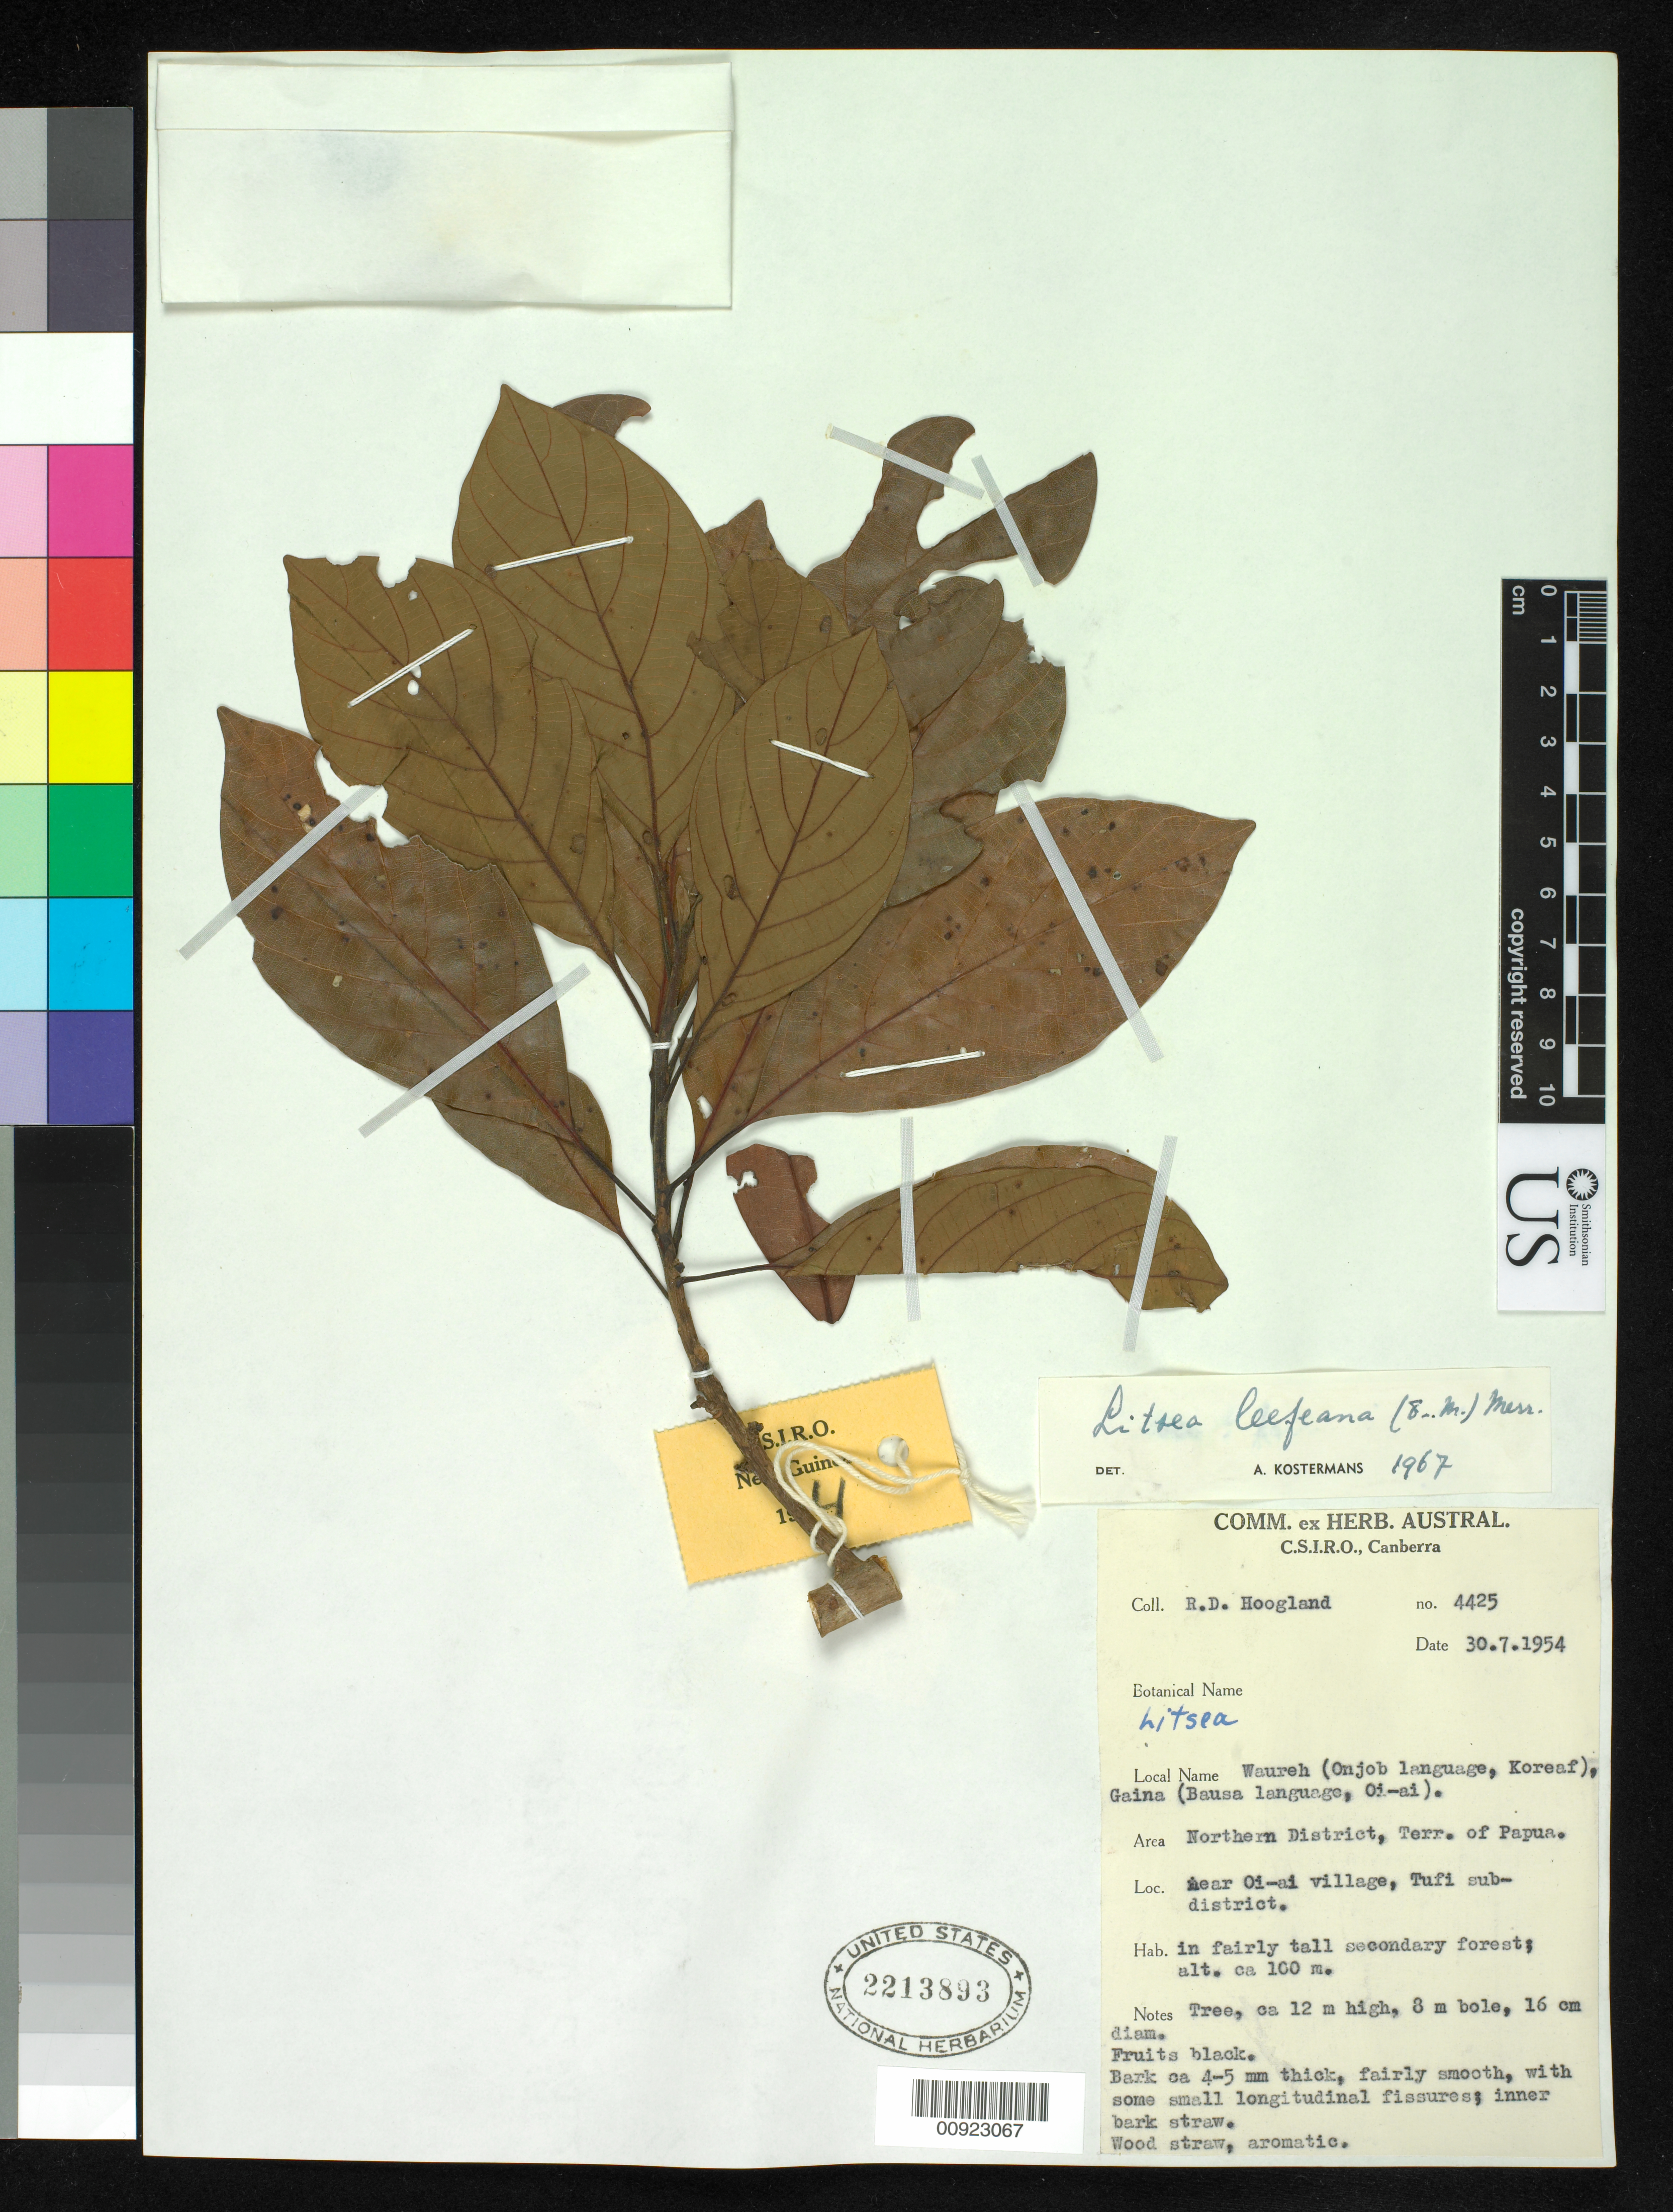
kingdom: Plantae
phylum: Tracheophyta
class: Magnoliopsida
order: Laurales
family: Lauraceae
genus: Litsea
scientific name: Litsea leefeana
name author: (F. Muell.) Merr.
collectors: R. D. Hoogland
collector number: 4425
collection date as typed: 30 Jul 1954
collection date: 1954-07-30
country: Papua New Guinea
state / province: Northern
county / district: Tufi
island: New Guinea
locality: near Oi-ai village, Tufi subdistrict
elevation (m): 100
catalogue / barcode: US 2213893